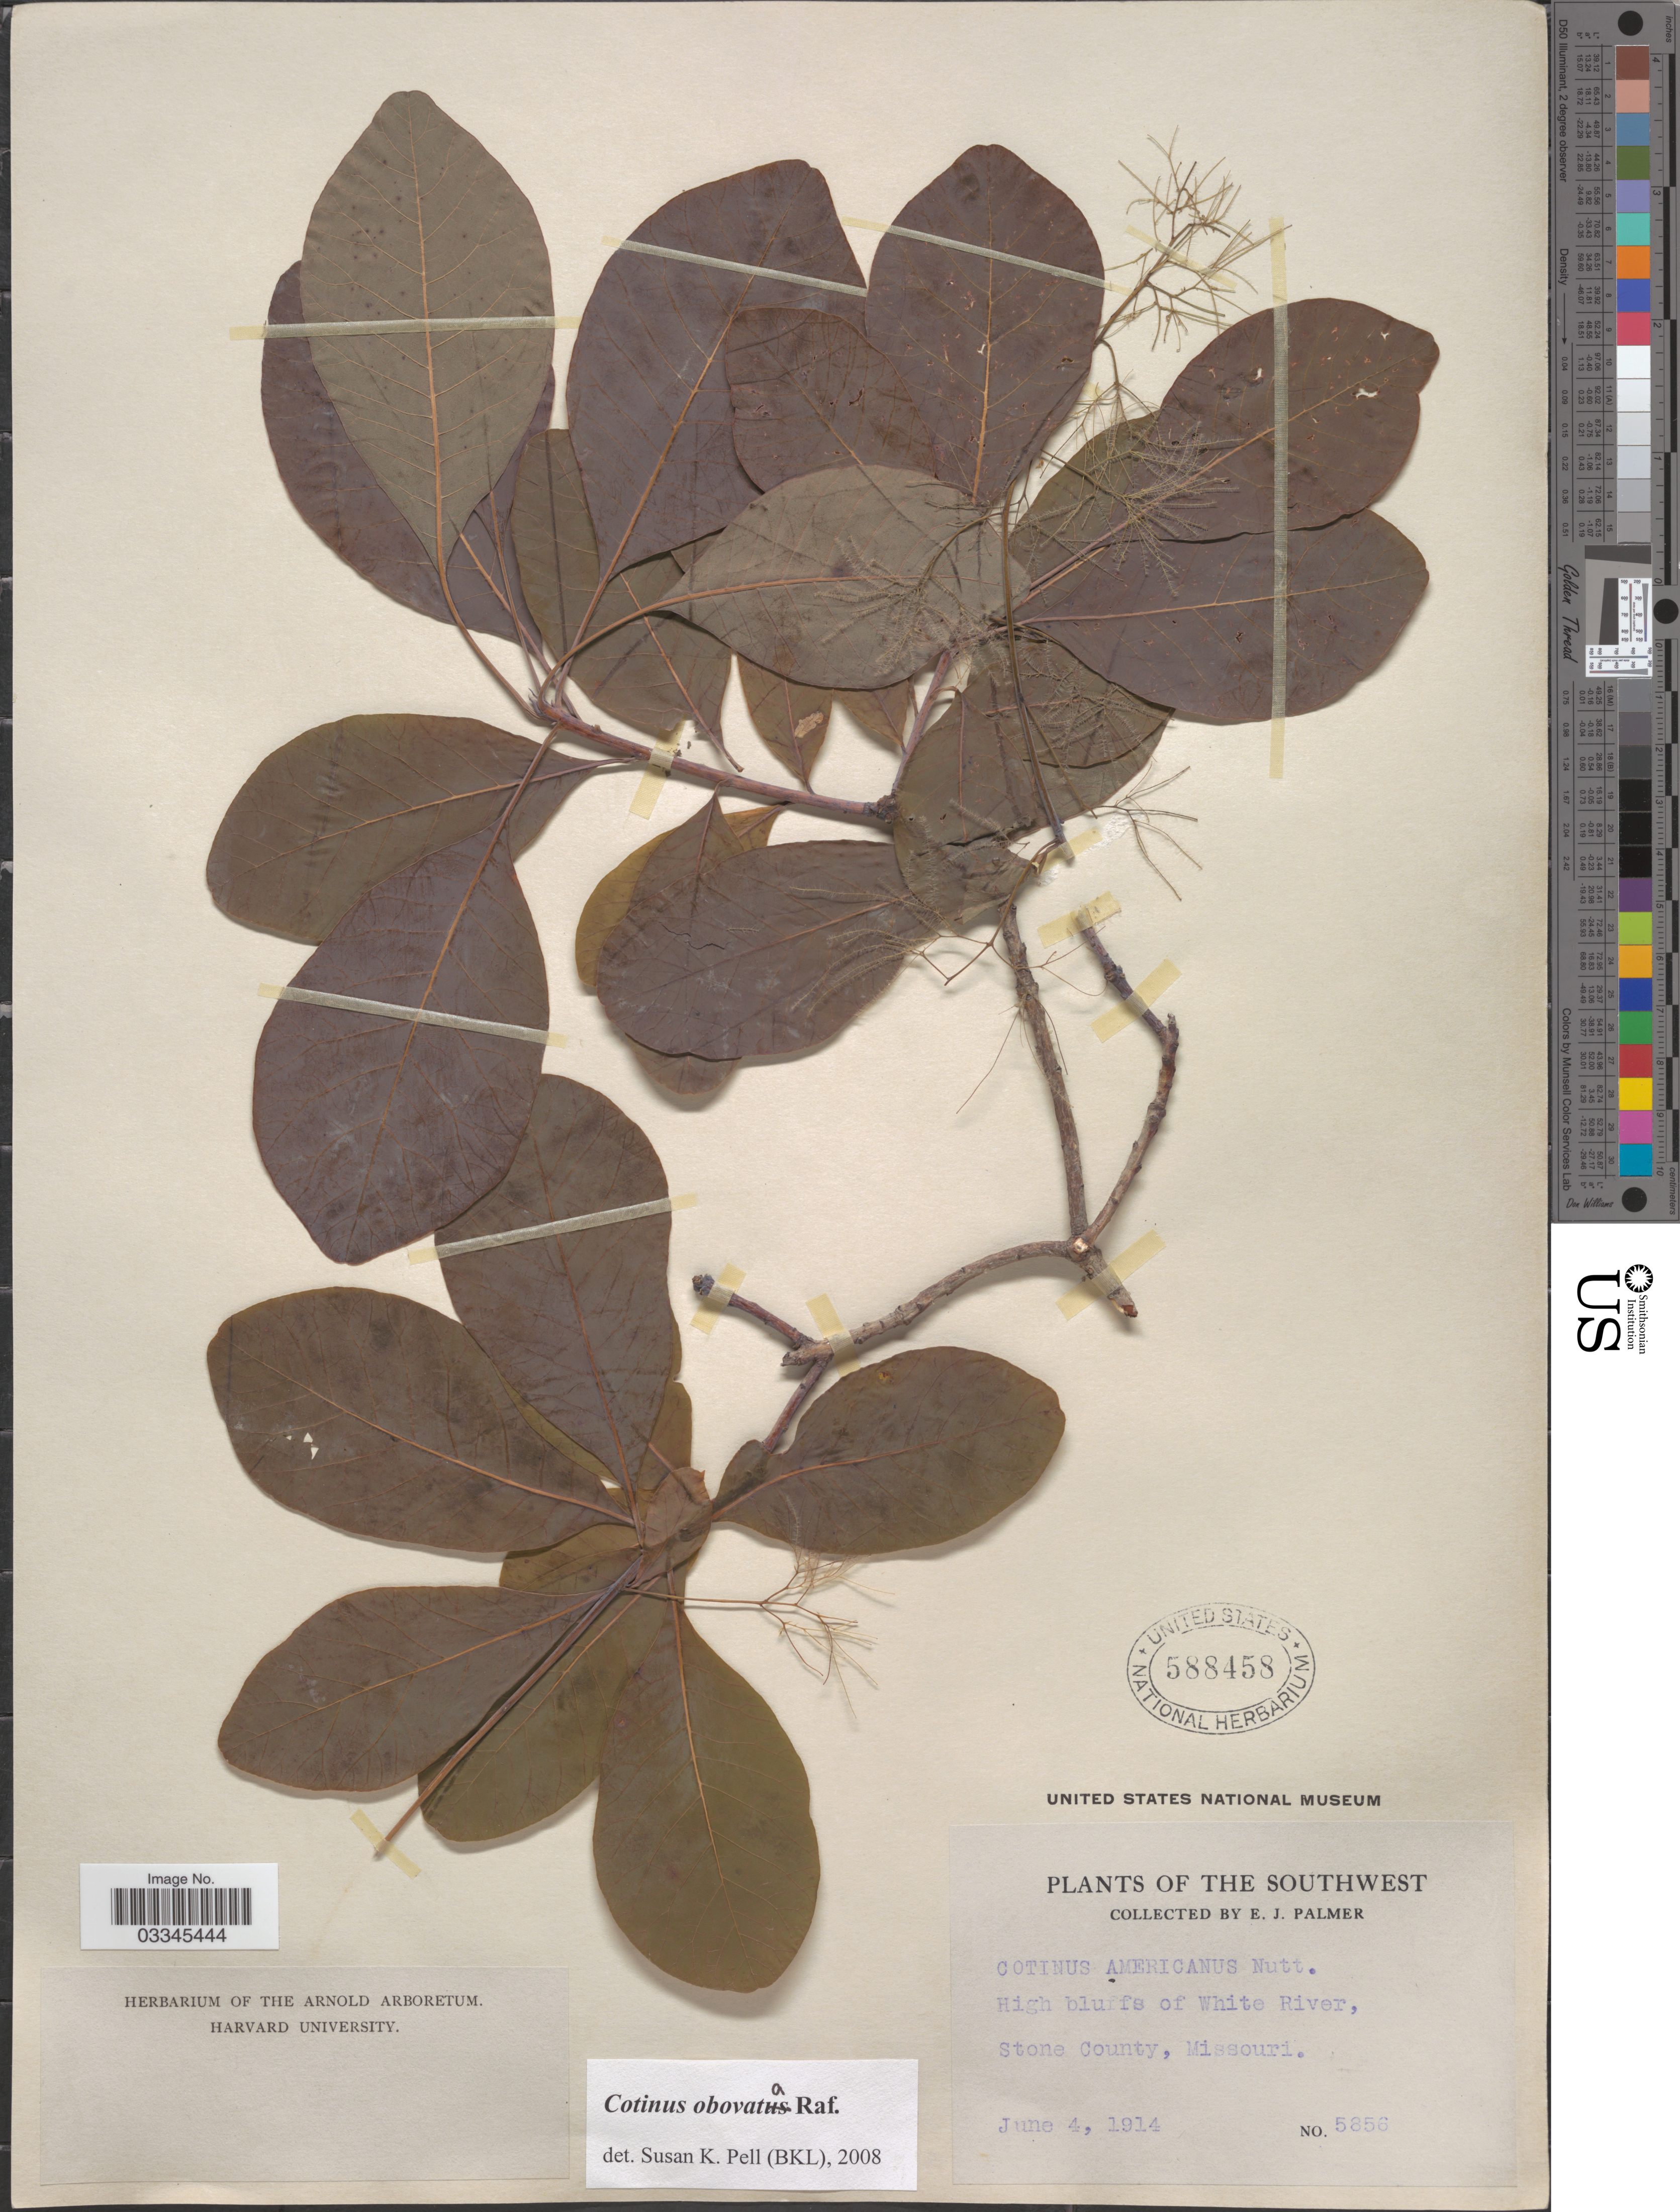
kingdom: Plantae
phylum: Tracheophyta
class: Magnoliopsida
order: Sapindales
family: Anacardiaceae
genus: Cotinus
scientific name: Cotinus obovatus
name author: Raf.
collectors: E. J. Palmer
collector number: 5856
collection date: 1914-06-04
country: United States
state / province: Missouri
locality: The Southwest. High Bluffs of White River, Stone County.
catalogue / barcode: US 588458